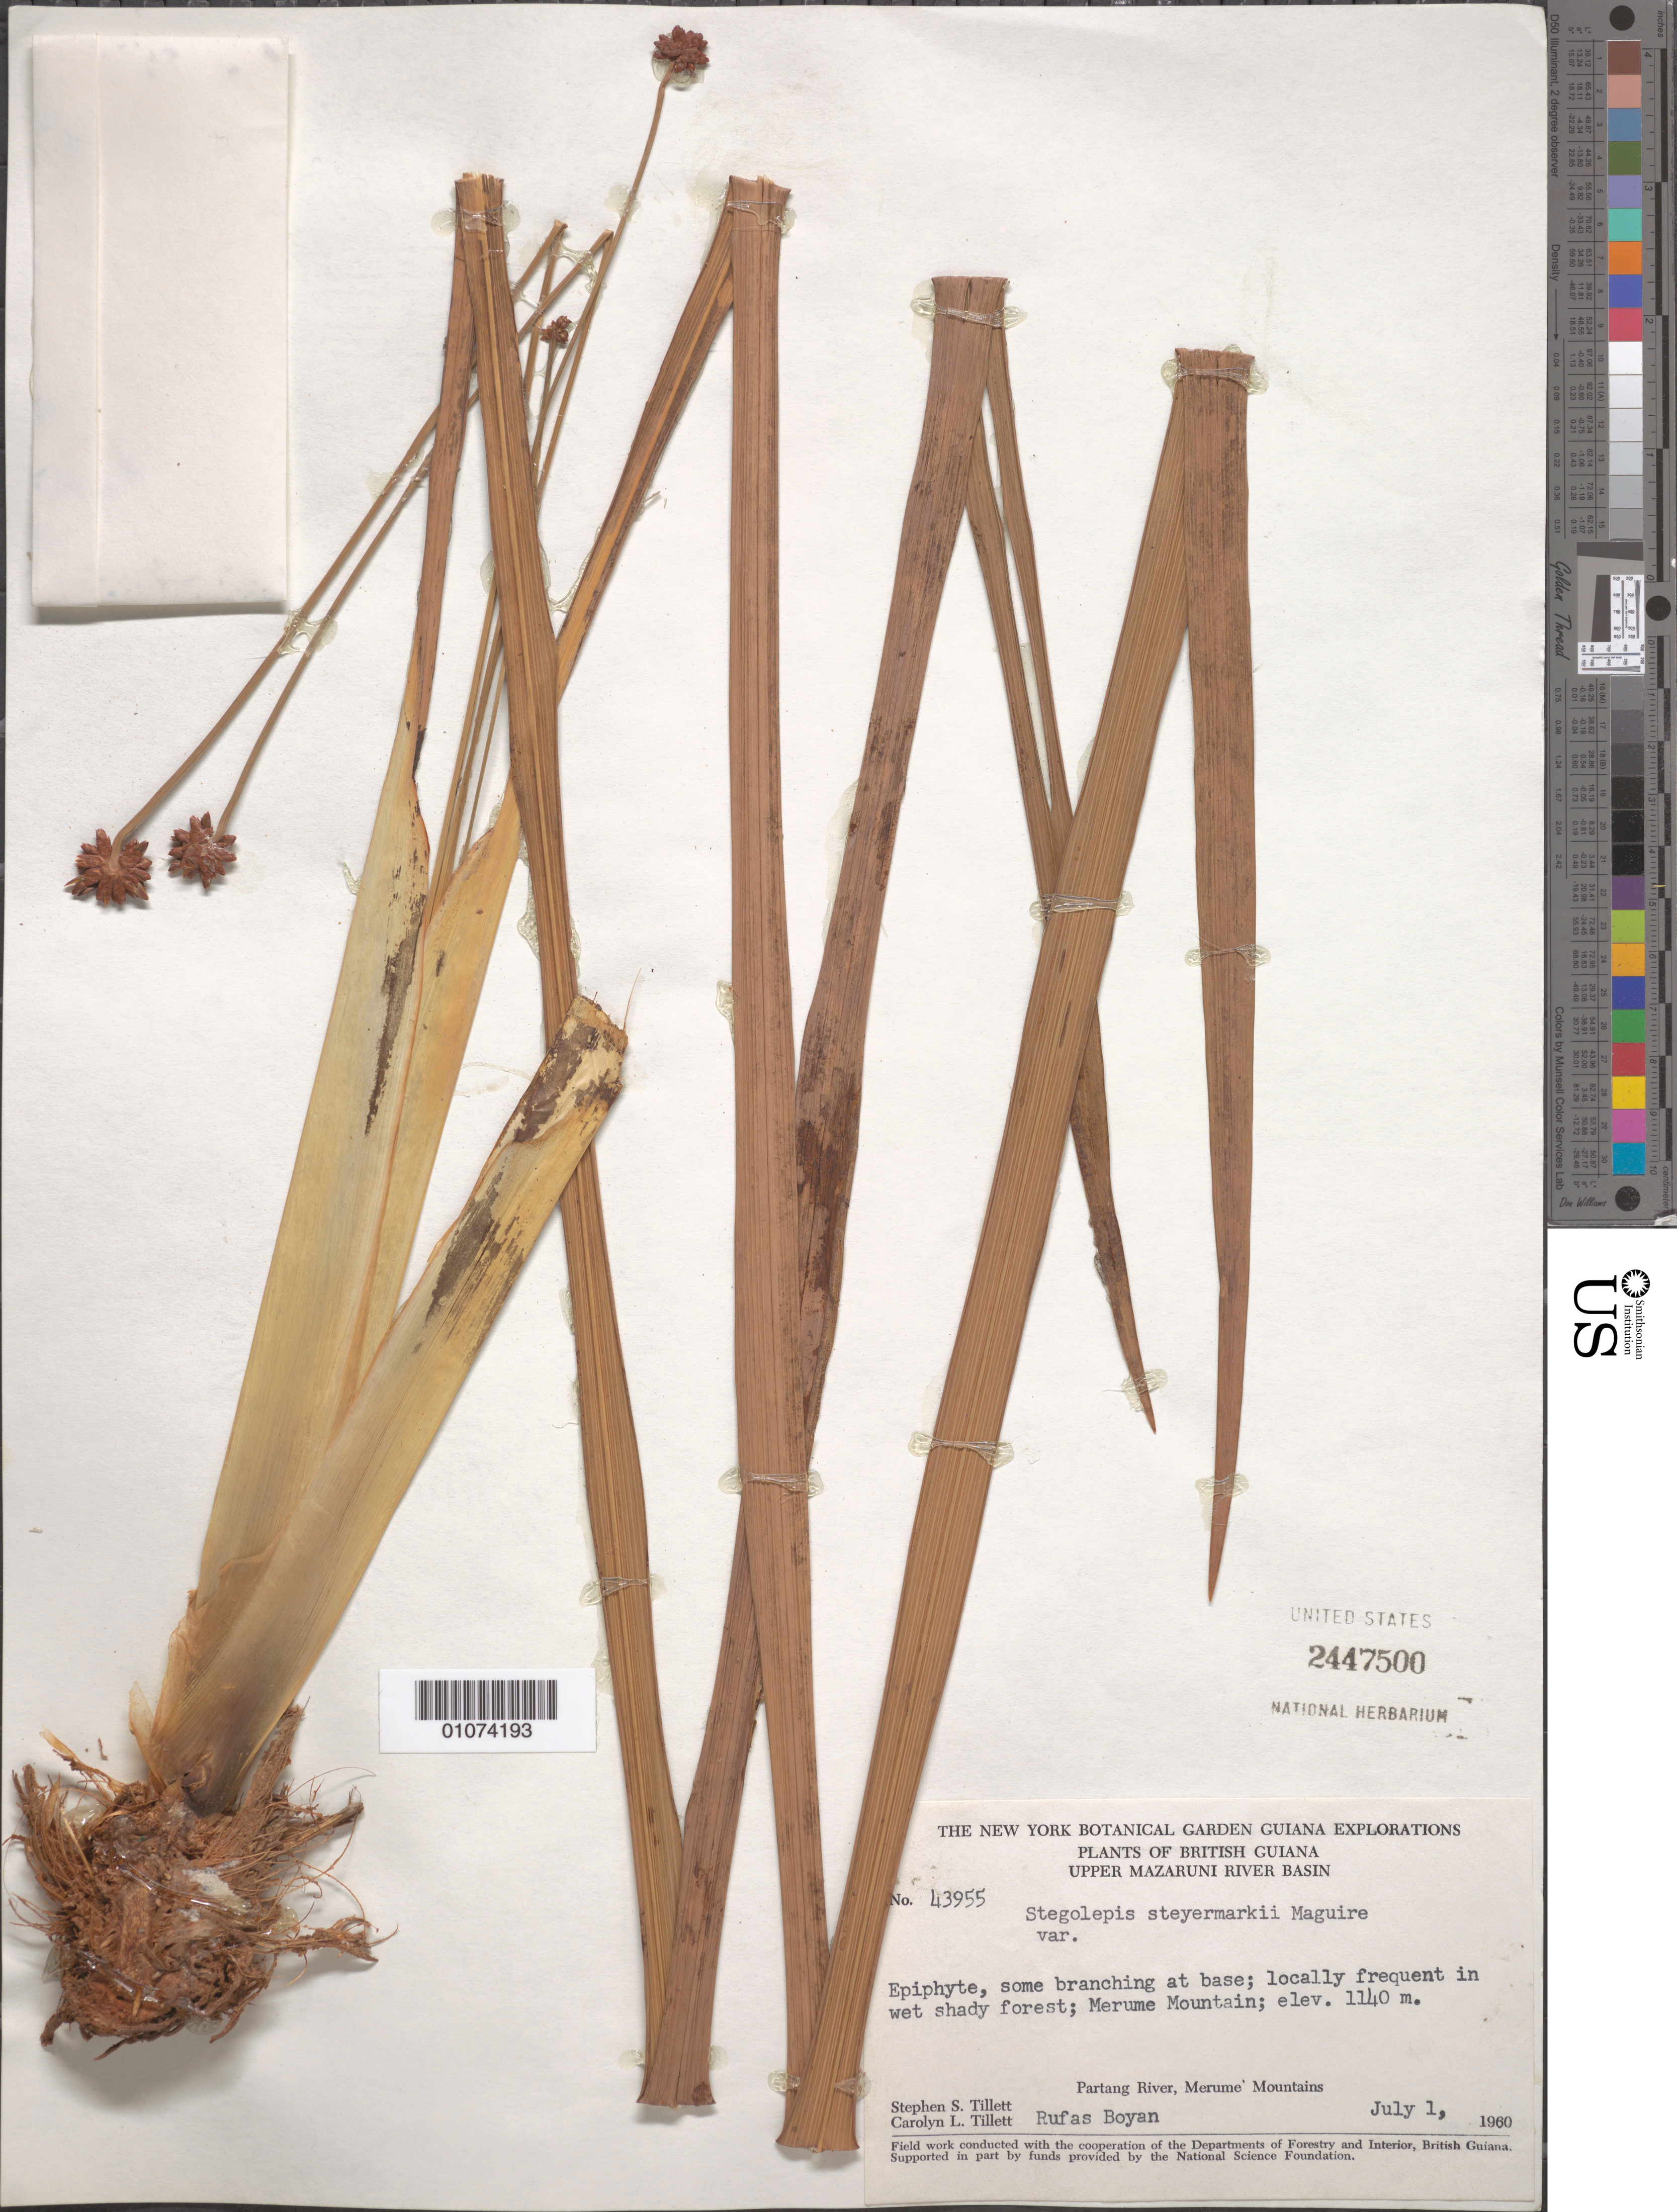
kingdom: Plantae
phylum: Tracheophyta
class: Liliopsida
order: Poales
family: Rapateaceae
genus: Stegolepis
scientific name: Stegolepis steyermarkii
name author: Maguire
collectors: S. S. Tillett, C. L. Tillett & R. Boyan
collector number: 43955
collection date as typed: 1-Jul-60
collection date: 1960-07-01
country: Guyana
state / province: Cuyuni-Mazaruni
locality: Merume Mts., Partang R., upper Mazaruni River Basin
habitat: Wet shady forest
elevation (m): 1140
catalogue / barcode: US 2447500